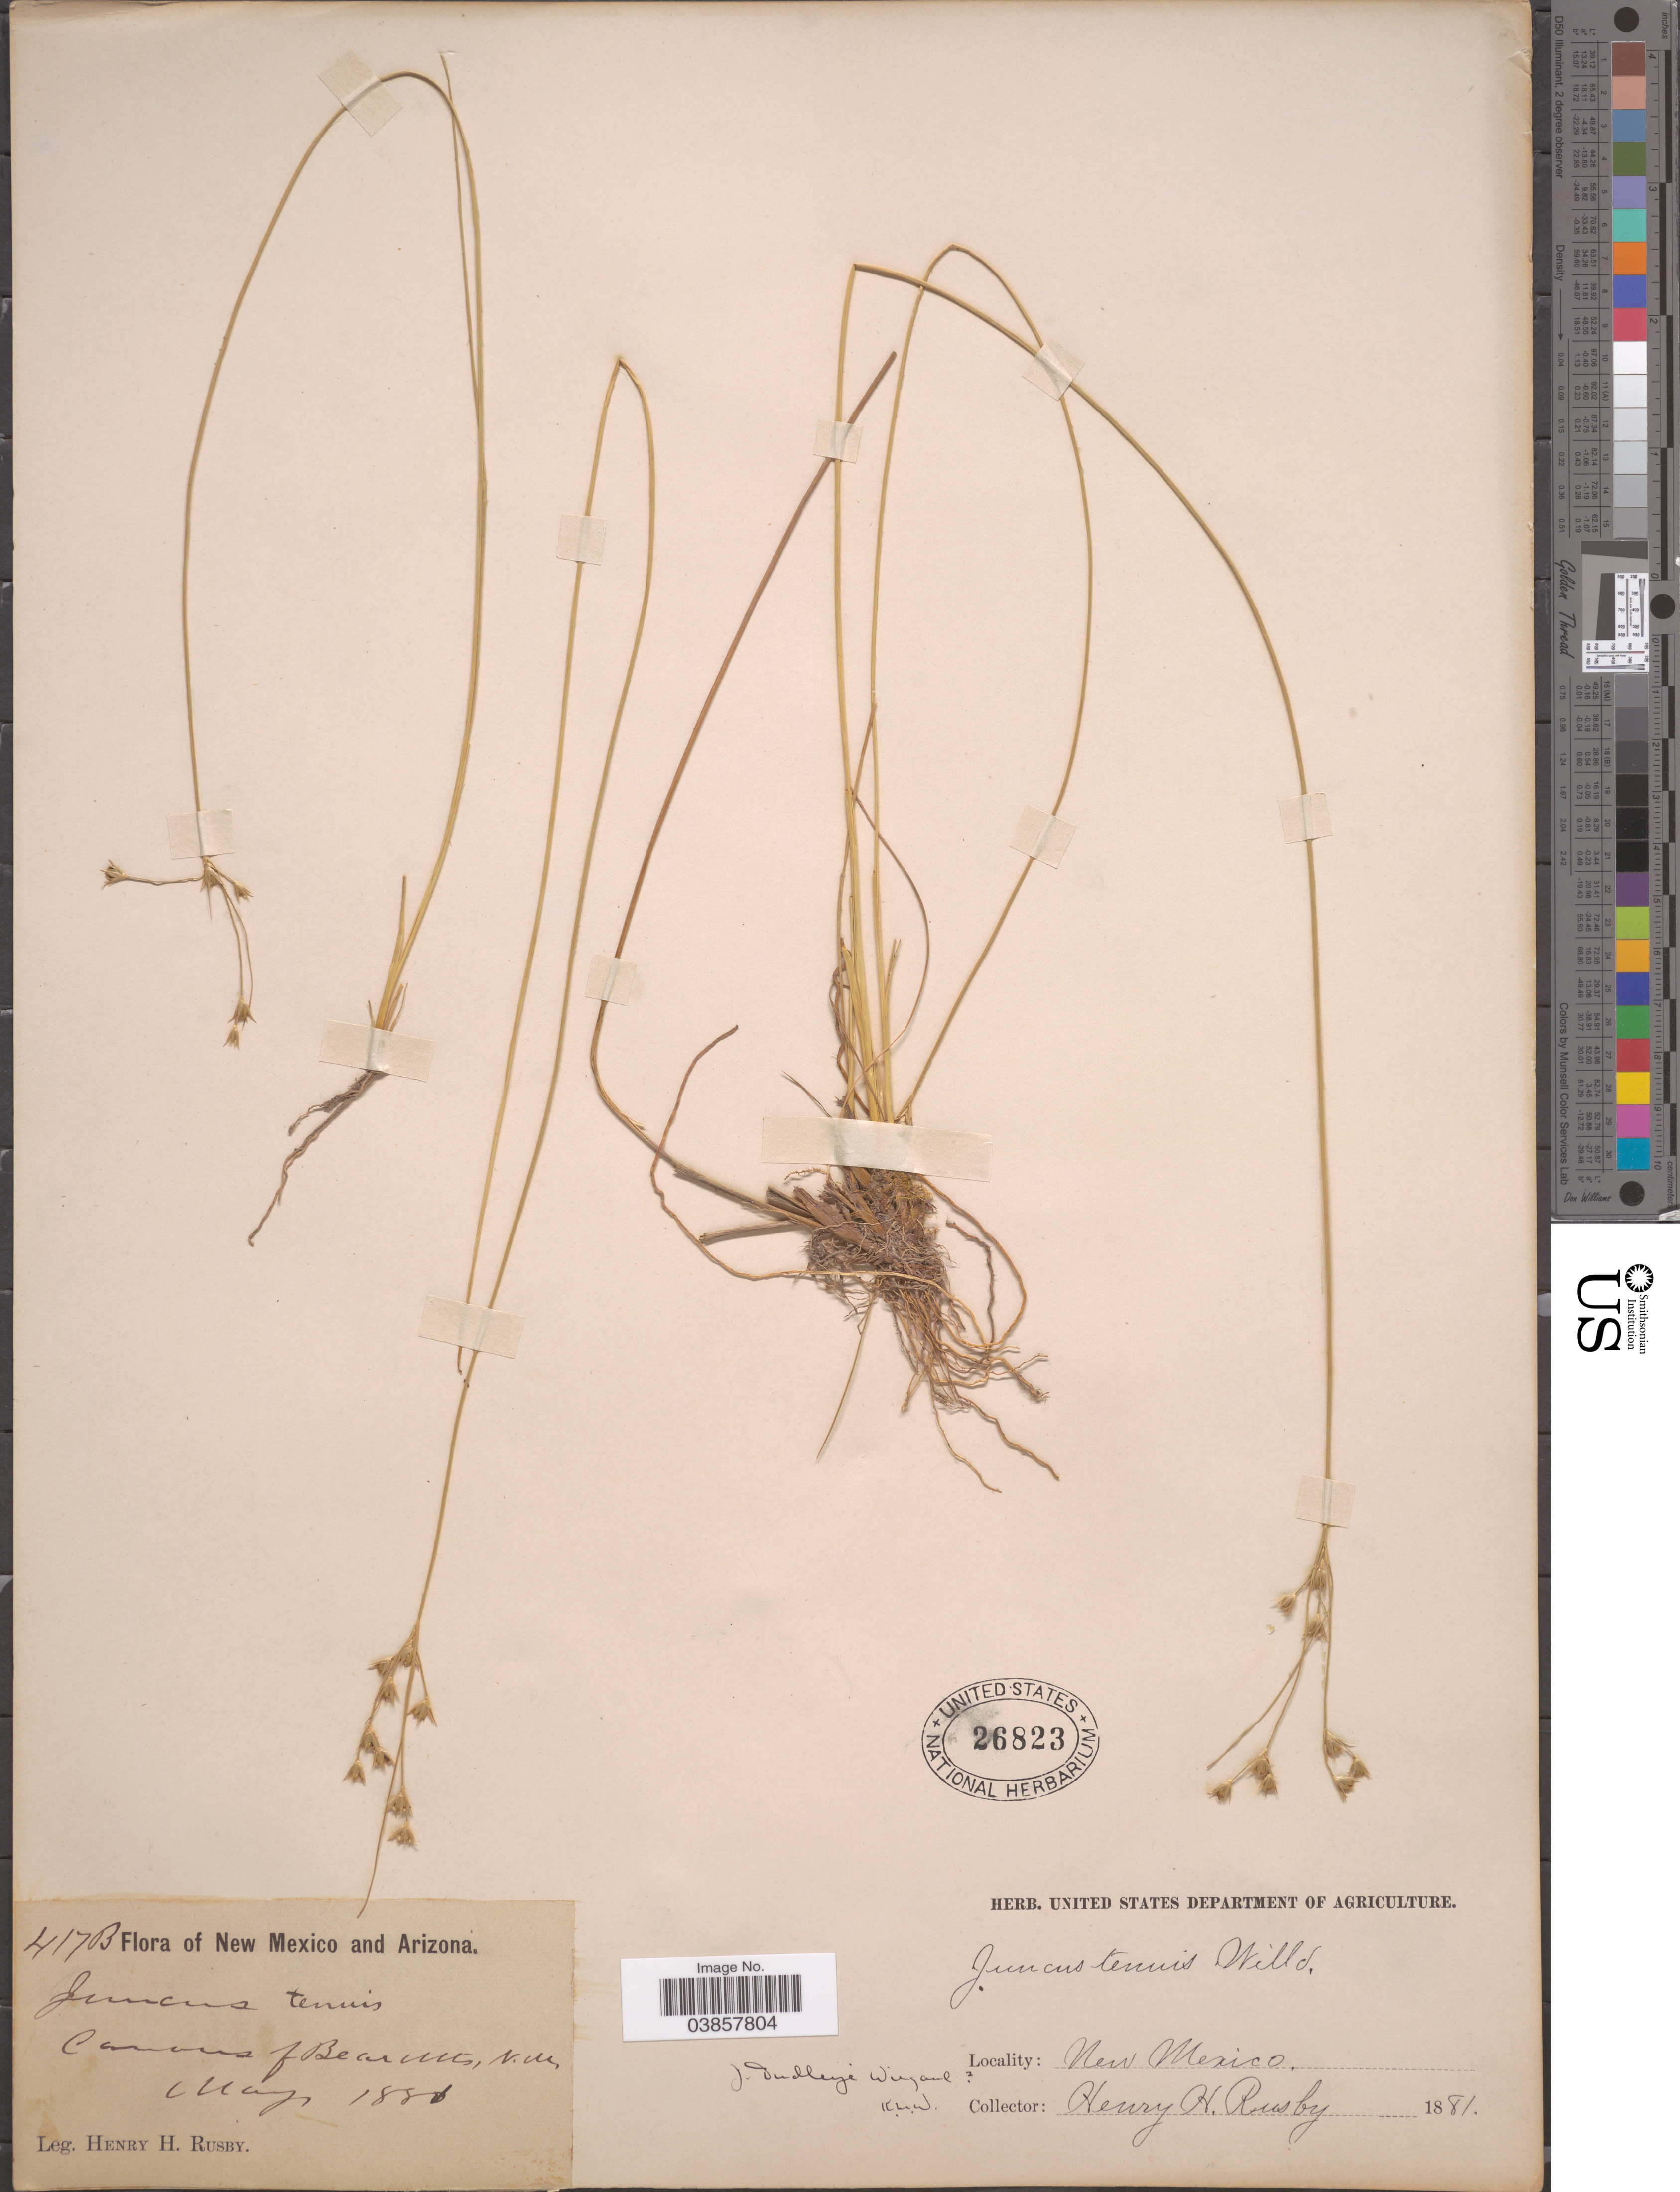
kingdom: Plantae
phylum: Tracheophyta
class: Liliopsida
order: Poales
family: Juncaceae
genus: Juncus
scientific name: Juncus tenuis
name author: Willd.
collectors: H. H. Rusby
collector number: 417B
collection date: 1881-05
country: United States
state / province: New Mexico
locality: Canons of Bear Mts.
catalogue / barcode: US 26823